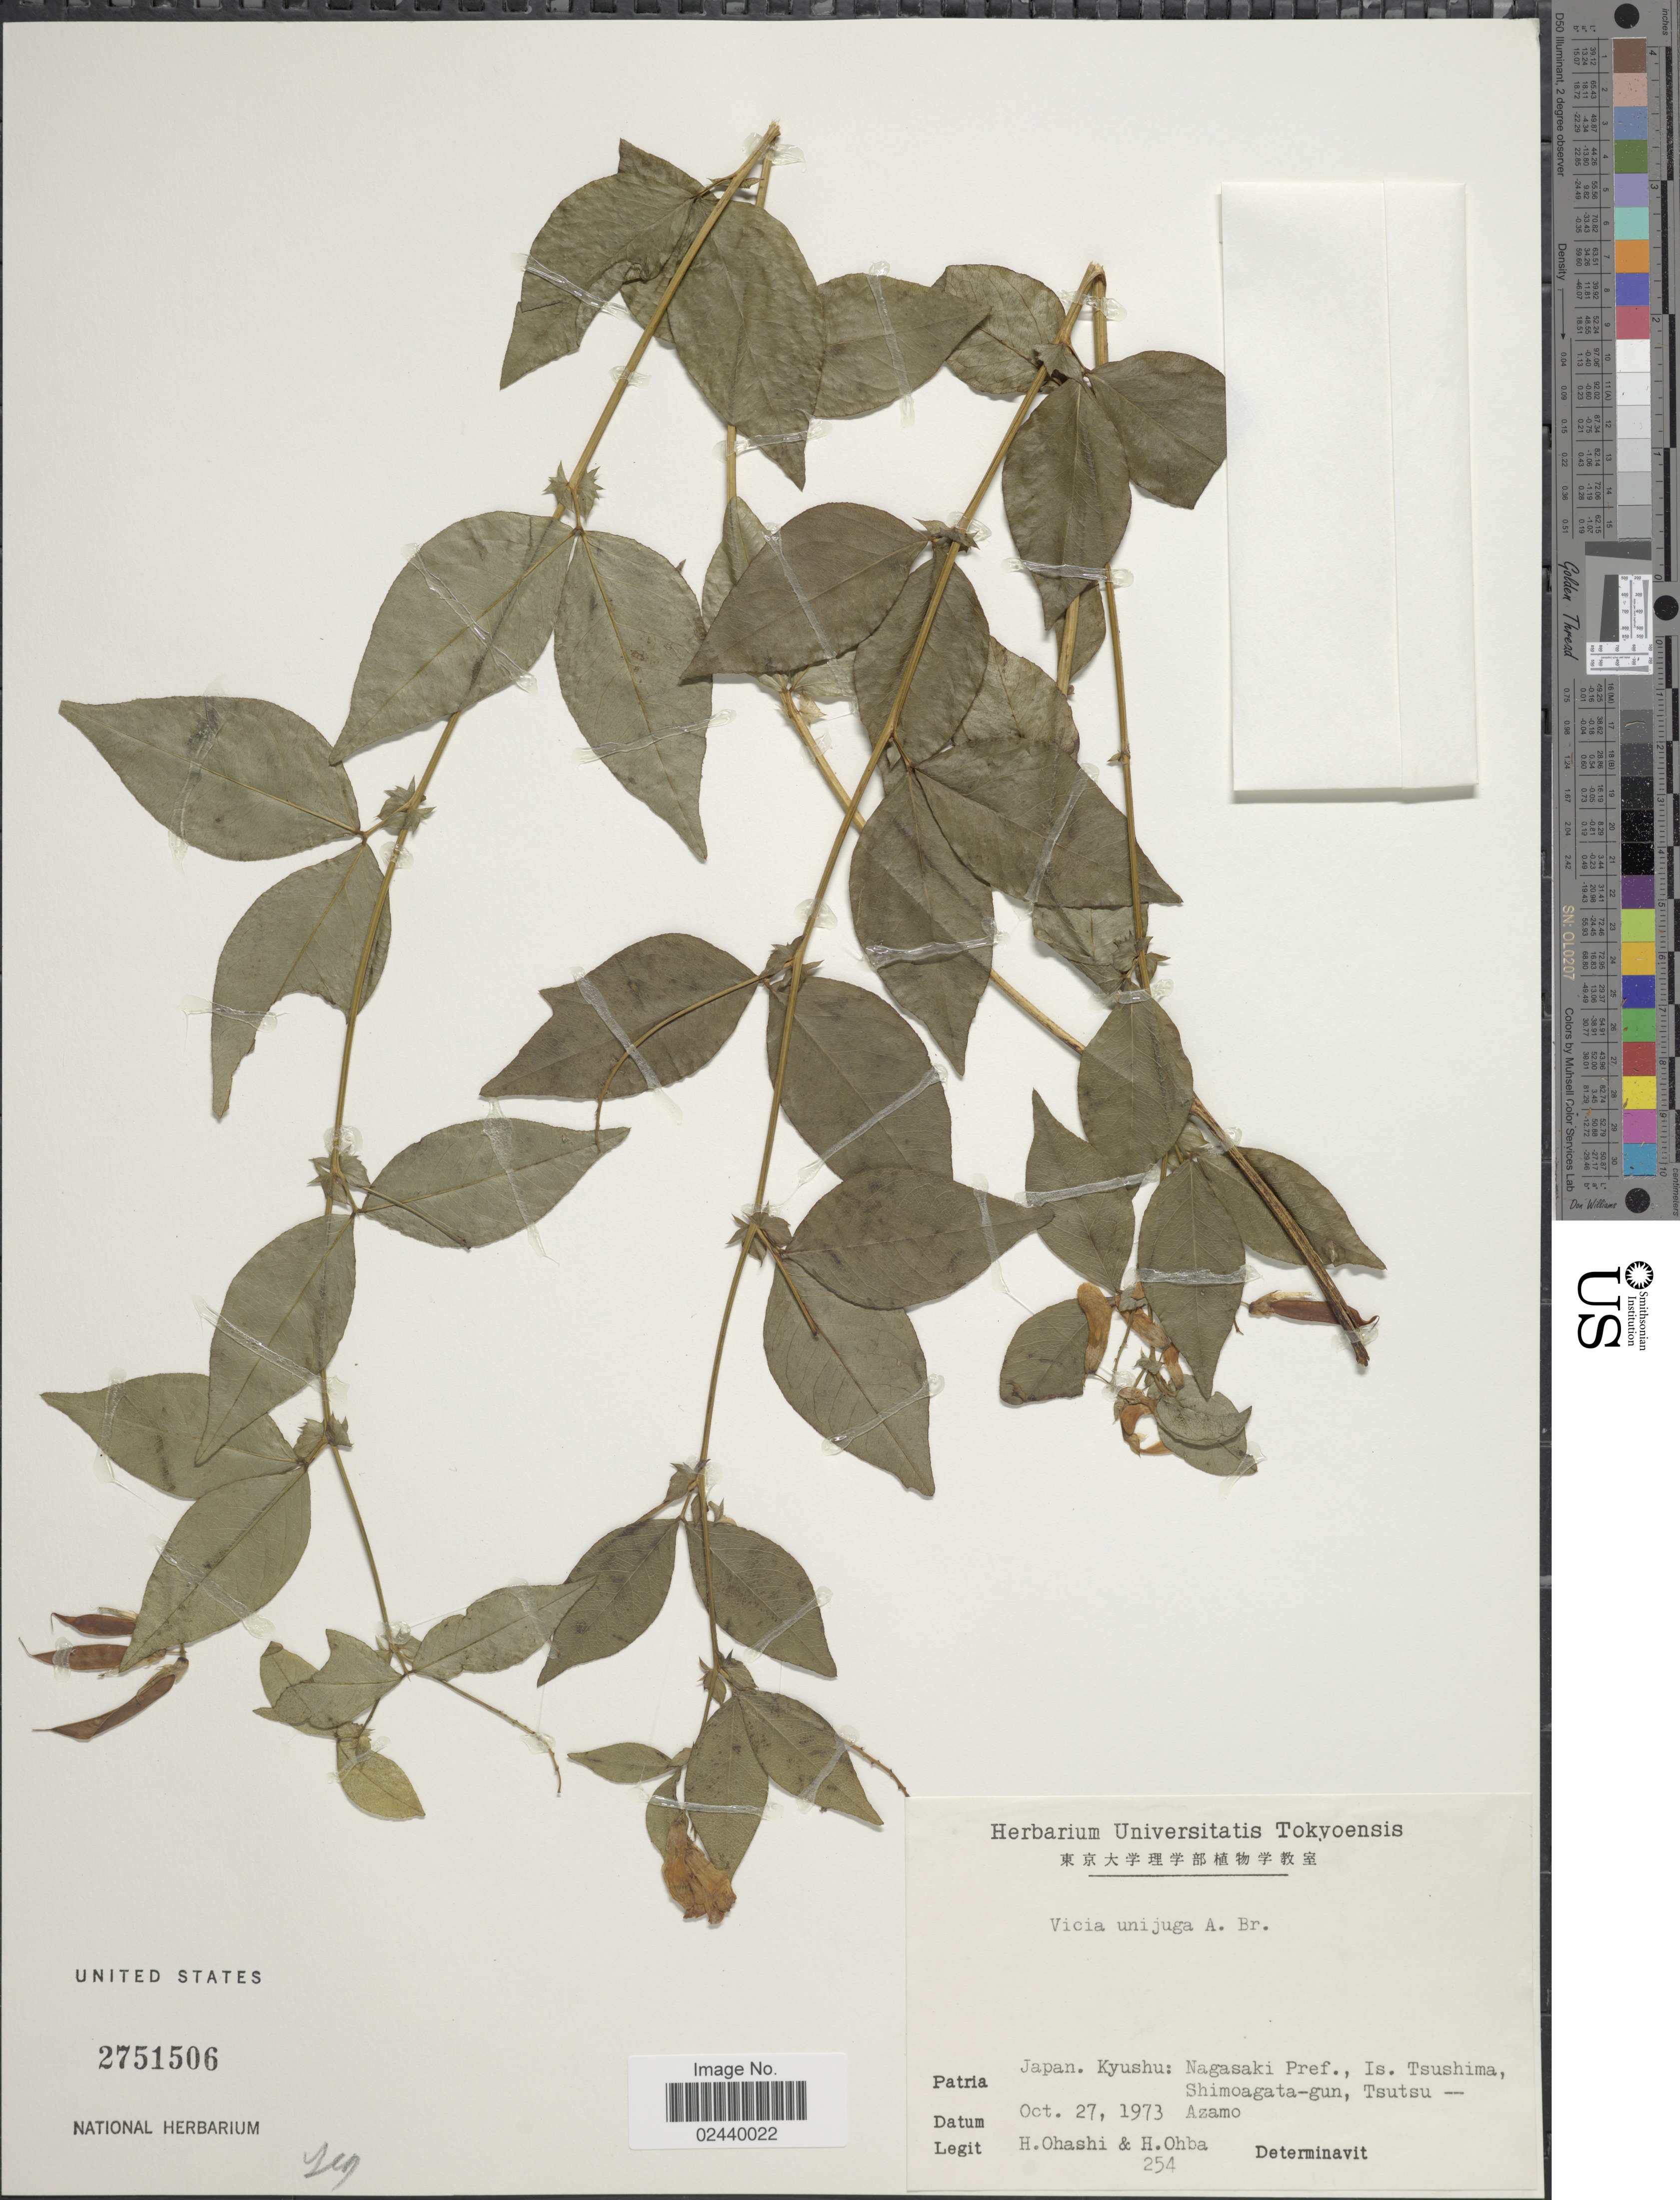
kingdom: Plantae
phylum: Tracheophyta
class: Magnoliopsida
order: Fabales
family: Fabaceae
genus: Vicia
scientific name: Vicia unijuga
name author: A. Braun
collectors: H. Ohashi & H. Ohba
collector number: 254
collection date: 1973-10-27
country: Japan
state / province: Nagasaki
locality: Kyushu: Nagasaki Pref., Is. Tsushima, Shimoagata-gun, Tsutsu - Azamo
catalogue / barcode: US 2751506